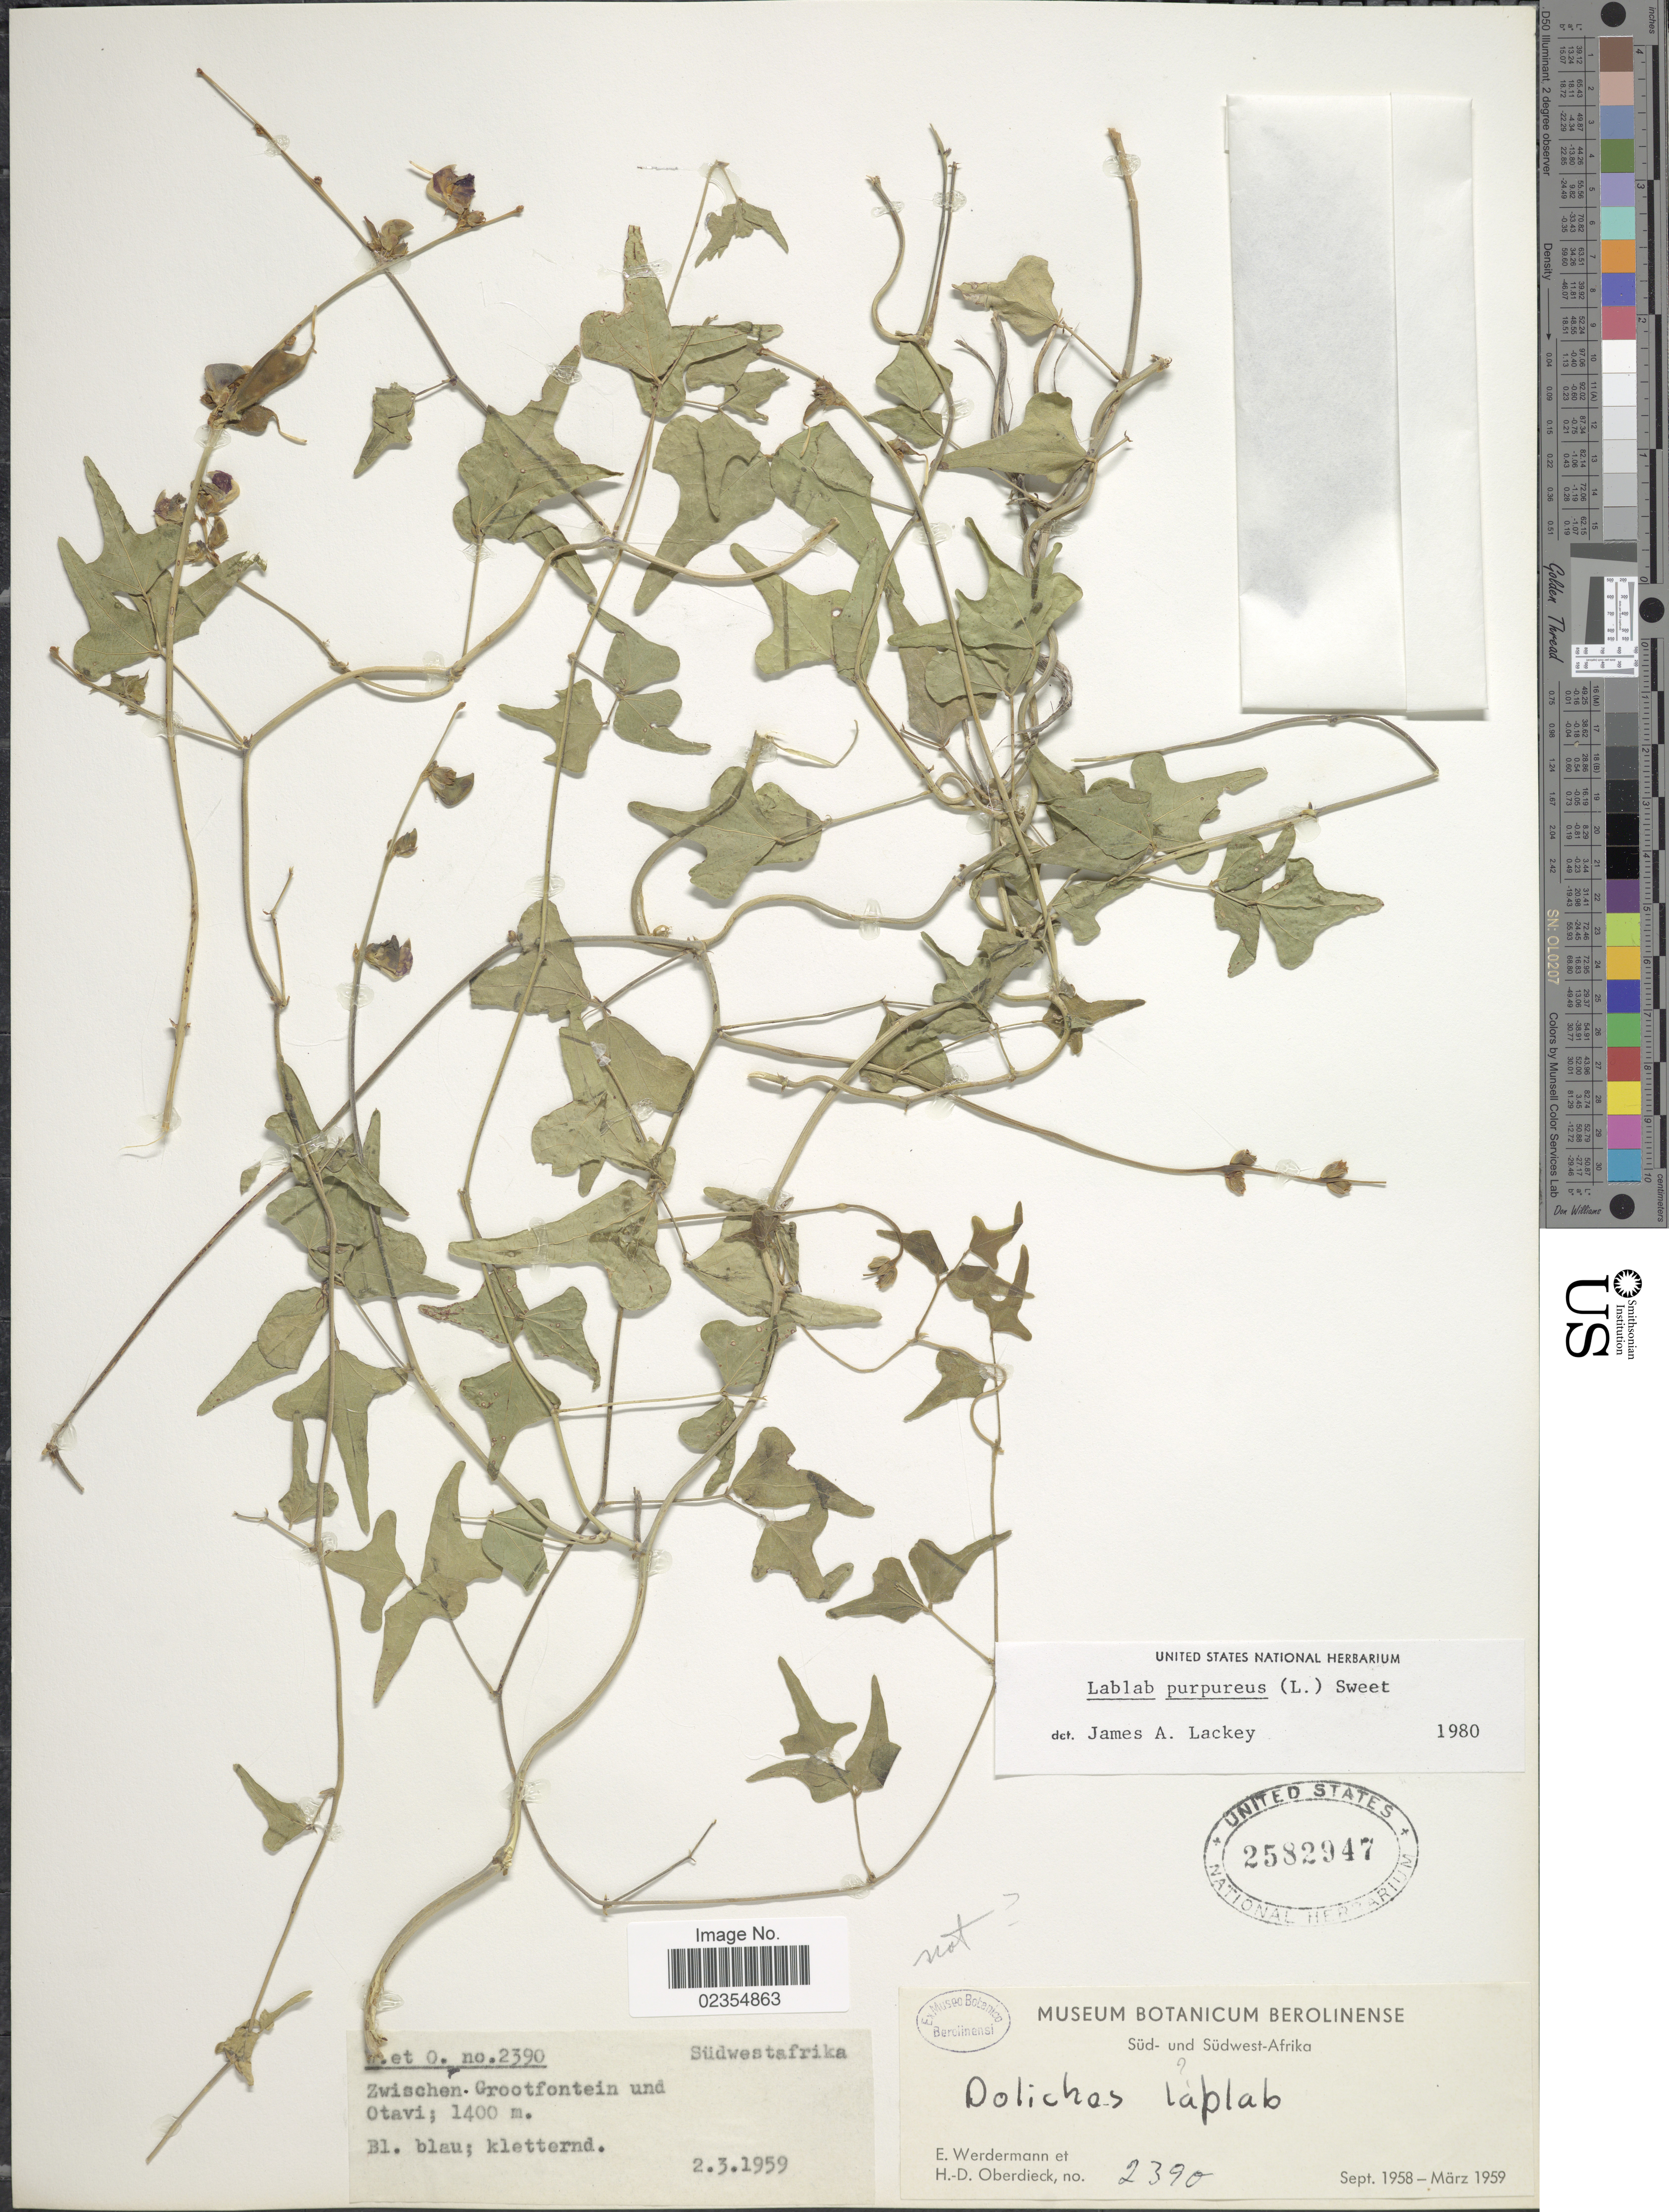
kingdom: Plantae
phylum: Tracheophyta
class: Magnoliopsida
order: Fabales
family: Fabaceae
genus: Lablab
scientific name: Lablab purpureus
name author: (L.) Sweet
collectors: E. Wedermann & H. Oberdieck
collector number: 2390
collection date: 1958-09/1959-03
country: Namibia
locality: Sudwestafrika, Zwischen Grootfontein und Otavi.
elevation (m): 1400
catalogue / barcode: US 2582947